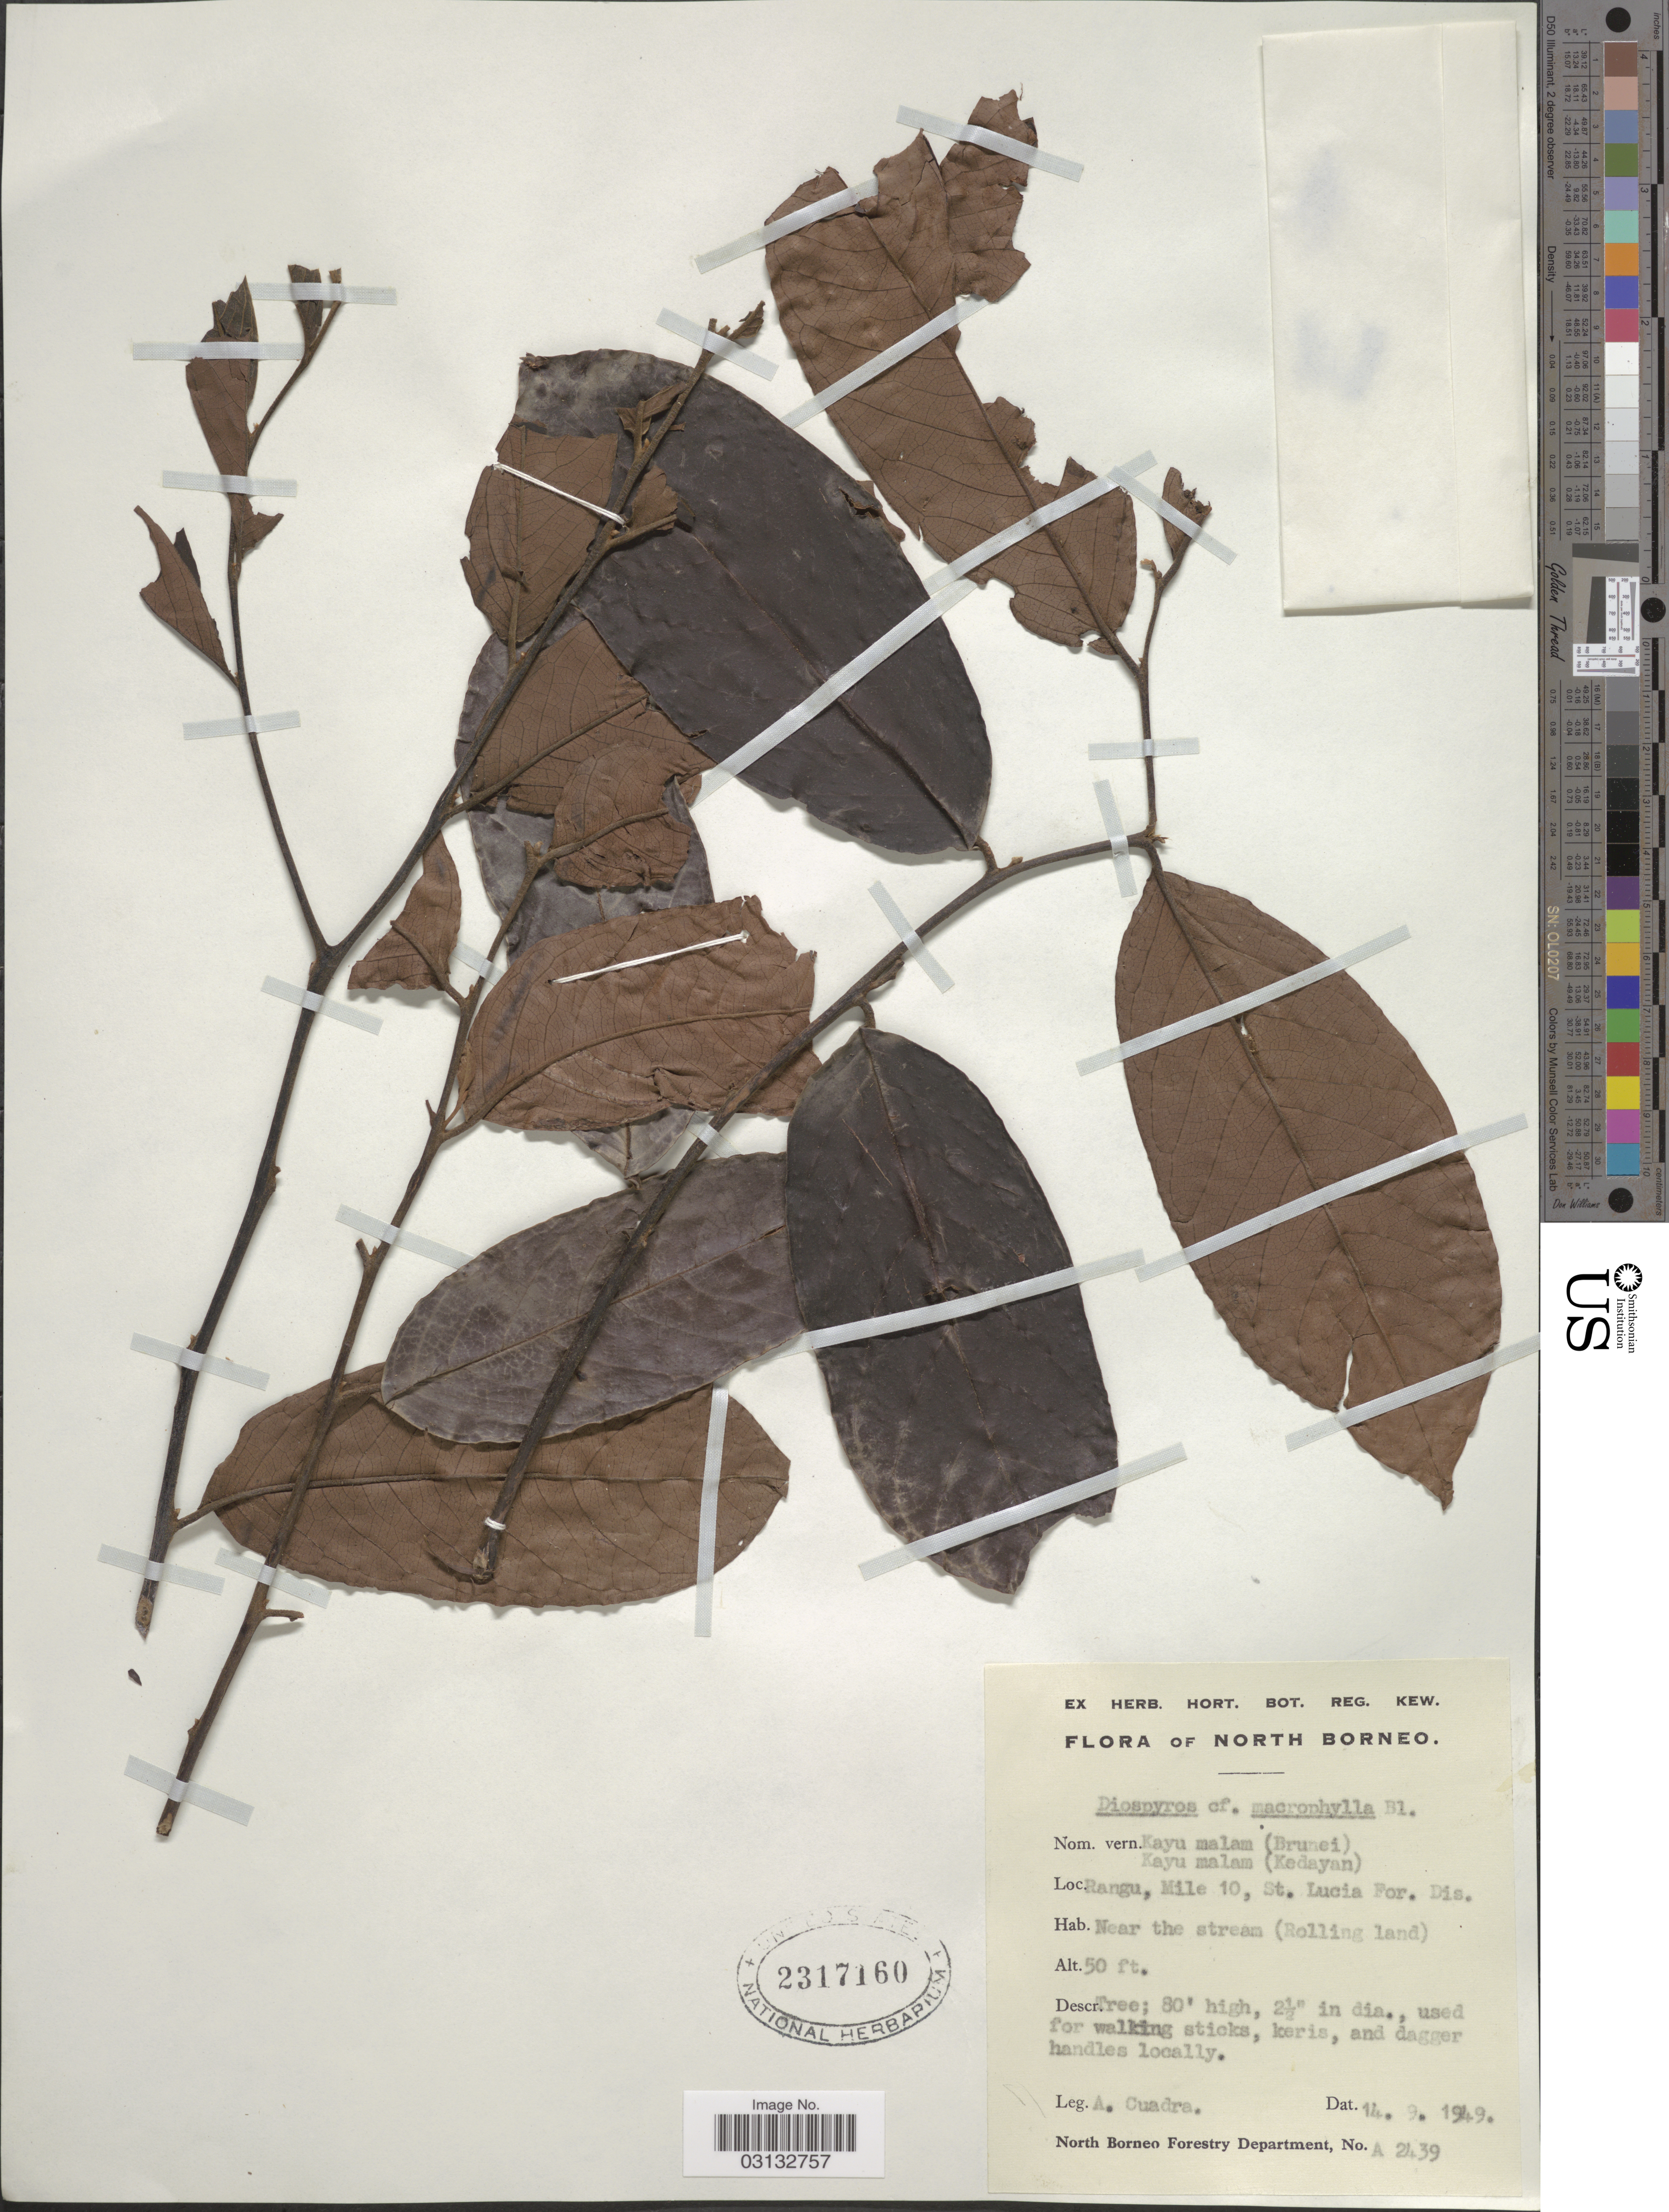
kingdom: Plantae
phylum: Tracheophyta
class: Magnoliopsida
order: Ericales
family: Ebenaceae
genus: Diospyros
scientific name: Diospyros macrophylla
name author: Blume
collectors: A. Cuadra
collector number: A2439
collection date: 1949-09-14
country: Malaysia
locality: North Borneo. Rangu, Mile 10, St. Lucia For. Dis.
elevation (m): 15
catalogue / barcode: US 2317160